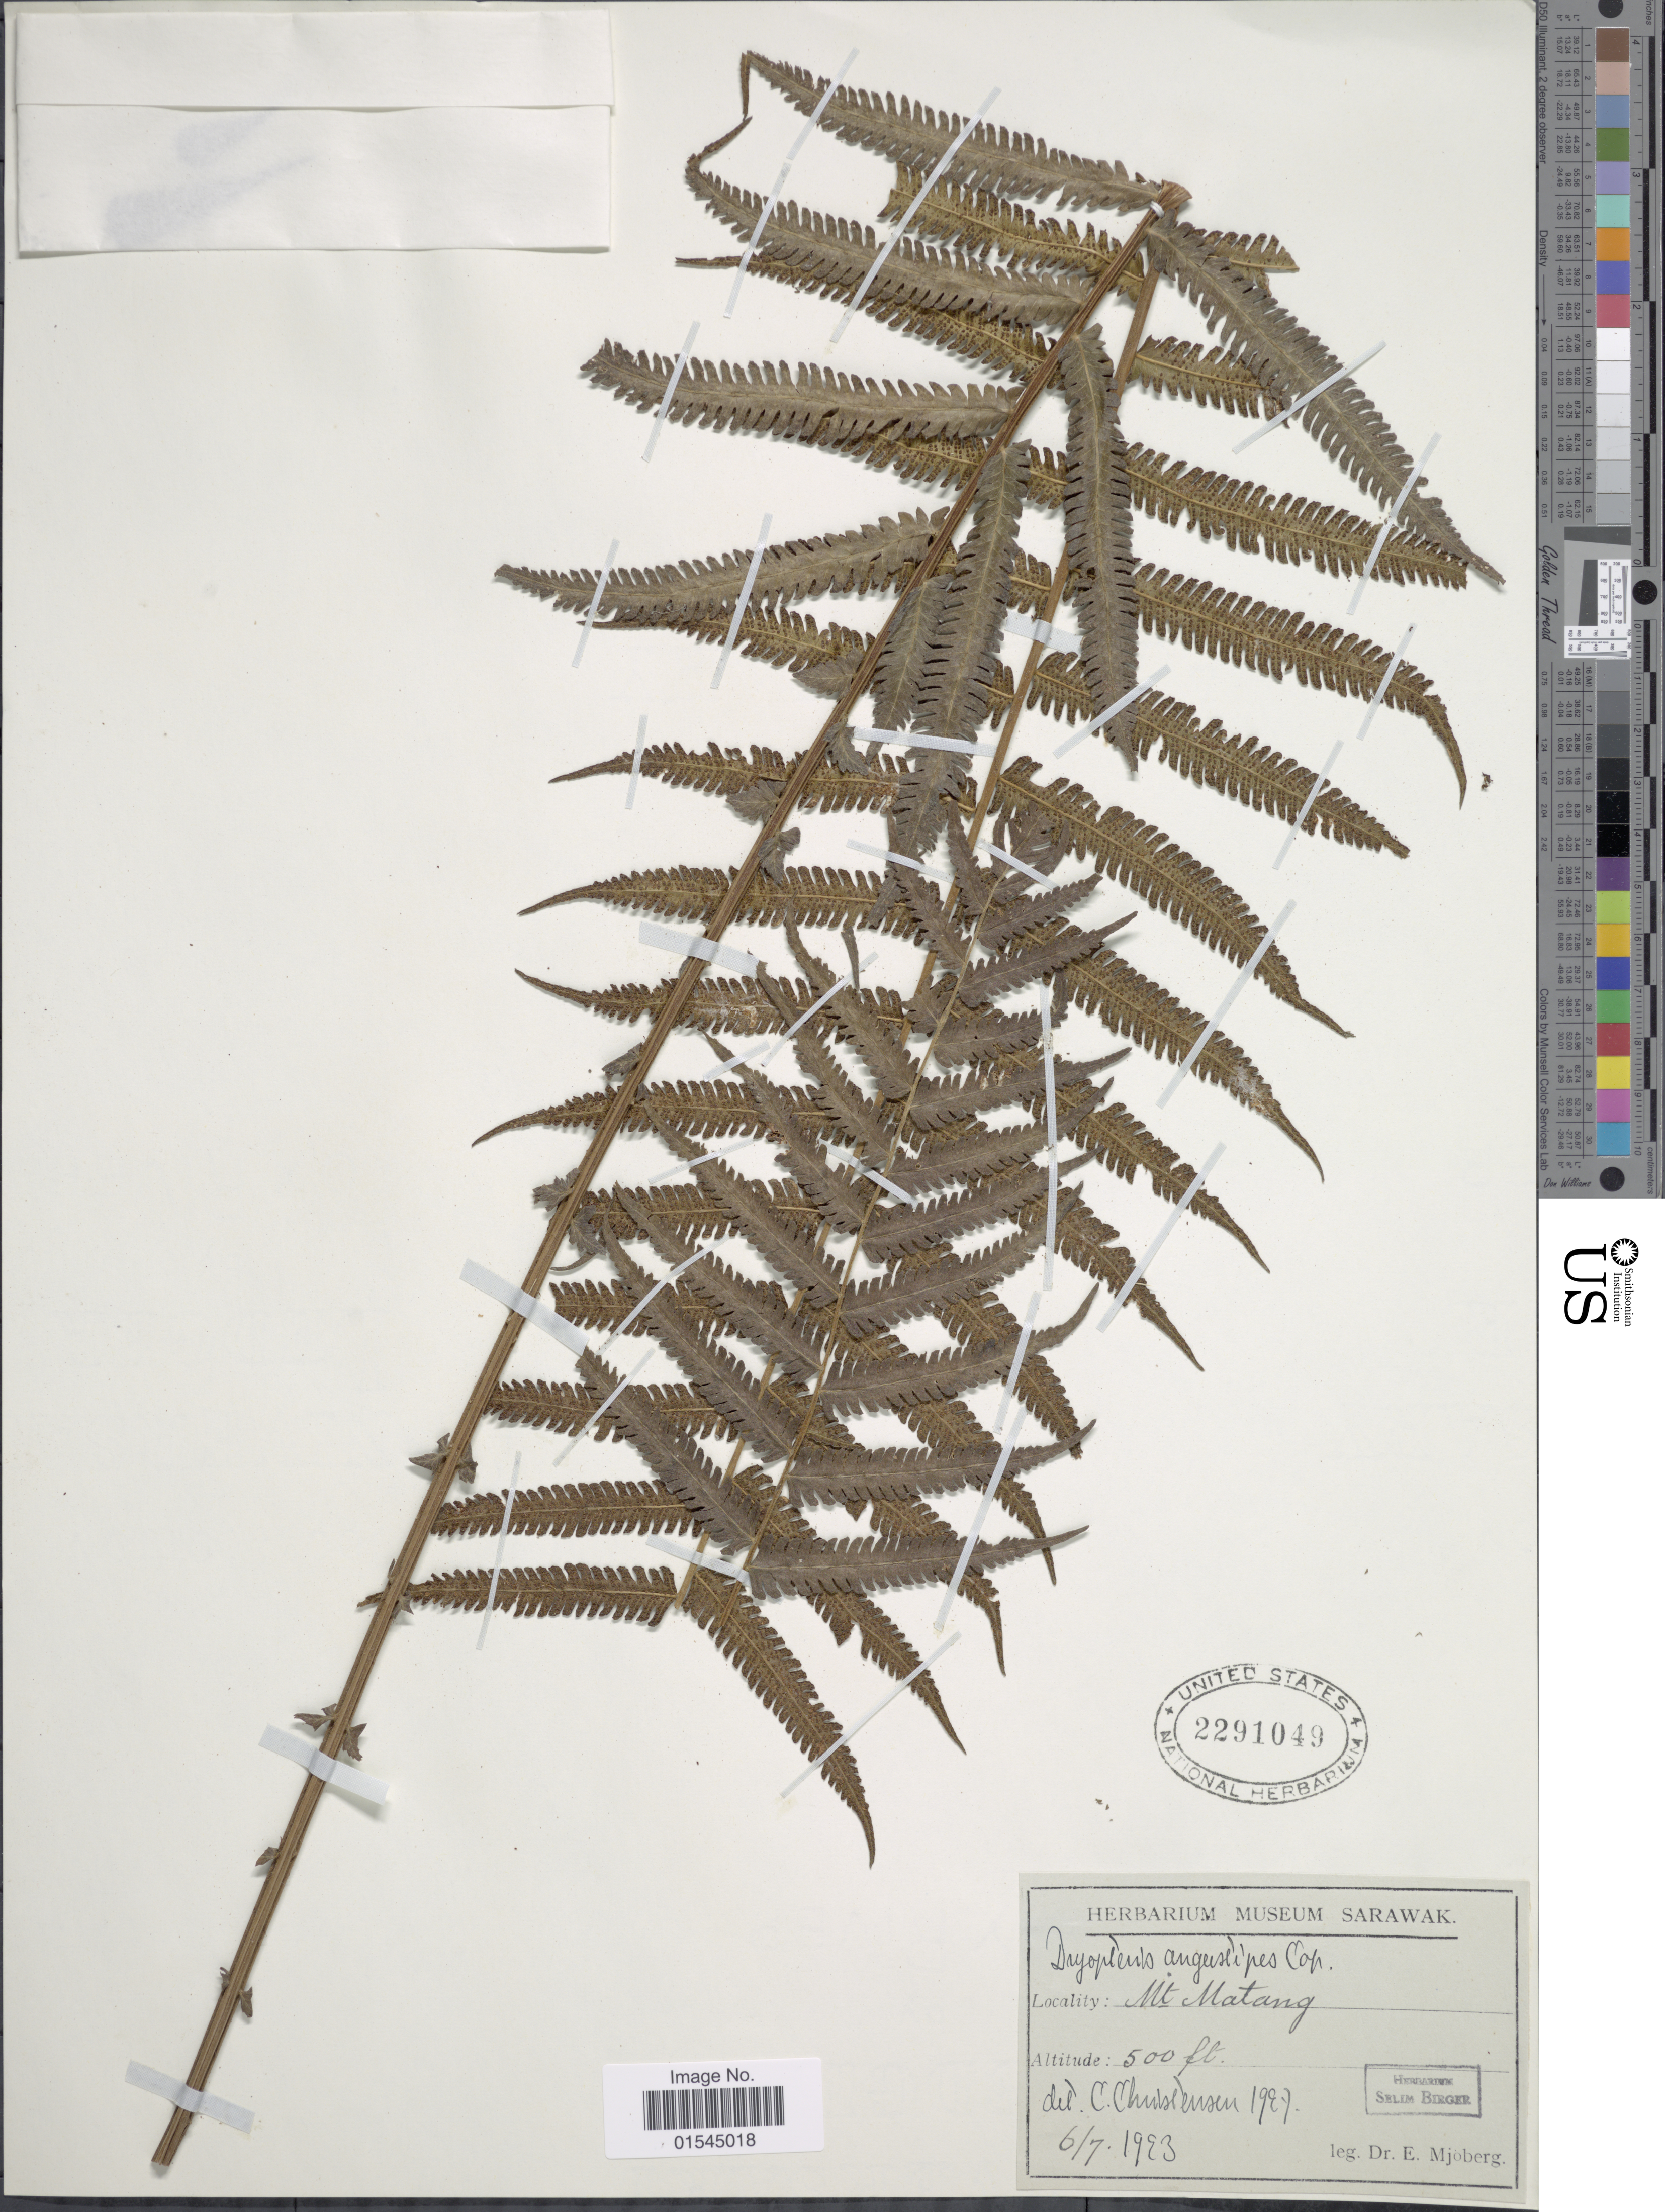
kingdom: Plantae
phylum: Tracheophyta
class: Polypodiopsida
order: Polypodiales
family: Thelypteridaceae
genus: Sphaerostephanos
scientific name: Sphaerostephanos latebrosus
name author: (Kunze ex Mett.) Holttum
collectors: E. Mjoberg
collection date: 1933-07-06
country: Malaysia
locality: Mt. Matang.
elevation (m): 152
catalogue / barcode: US 2291049